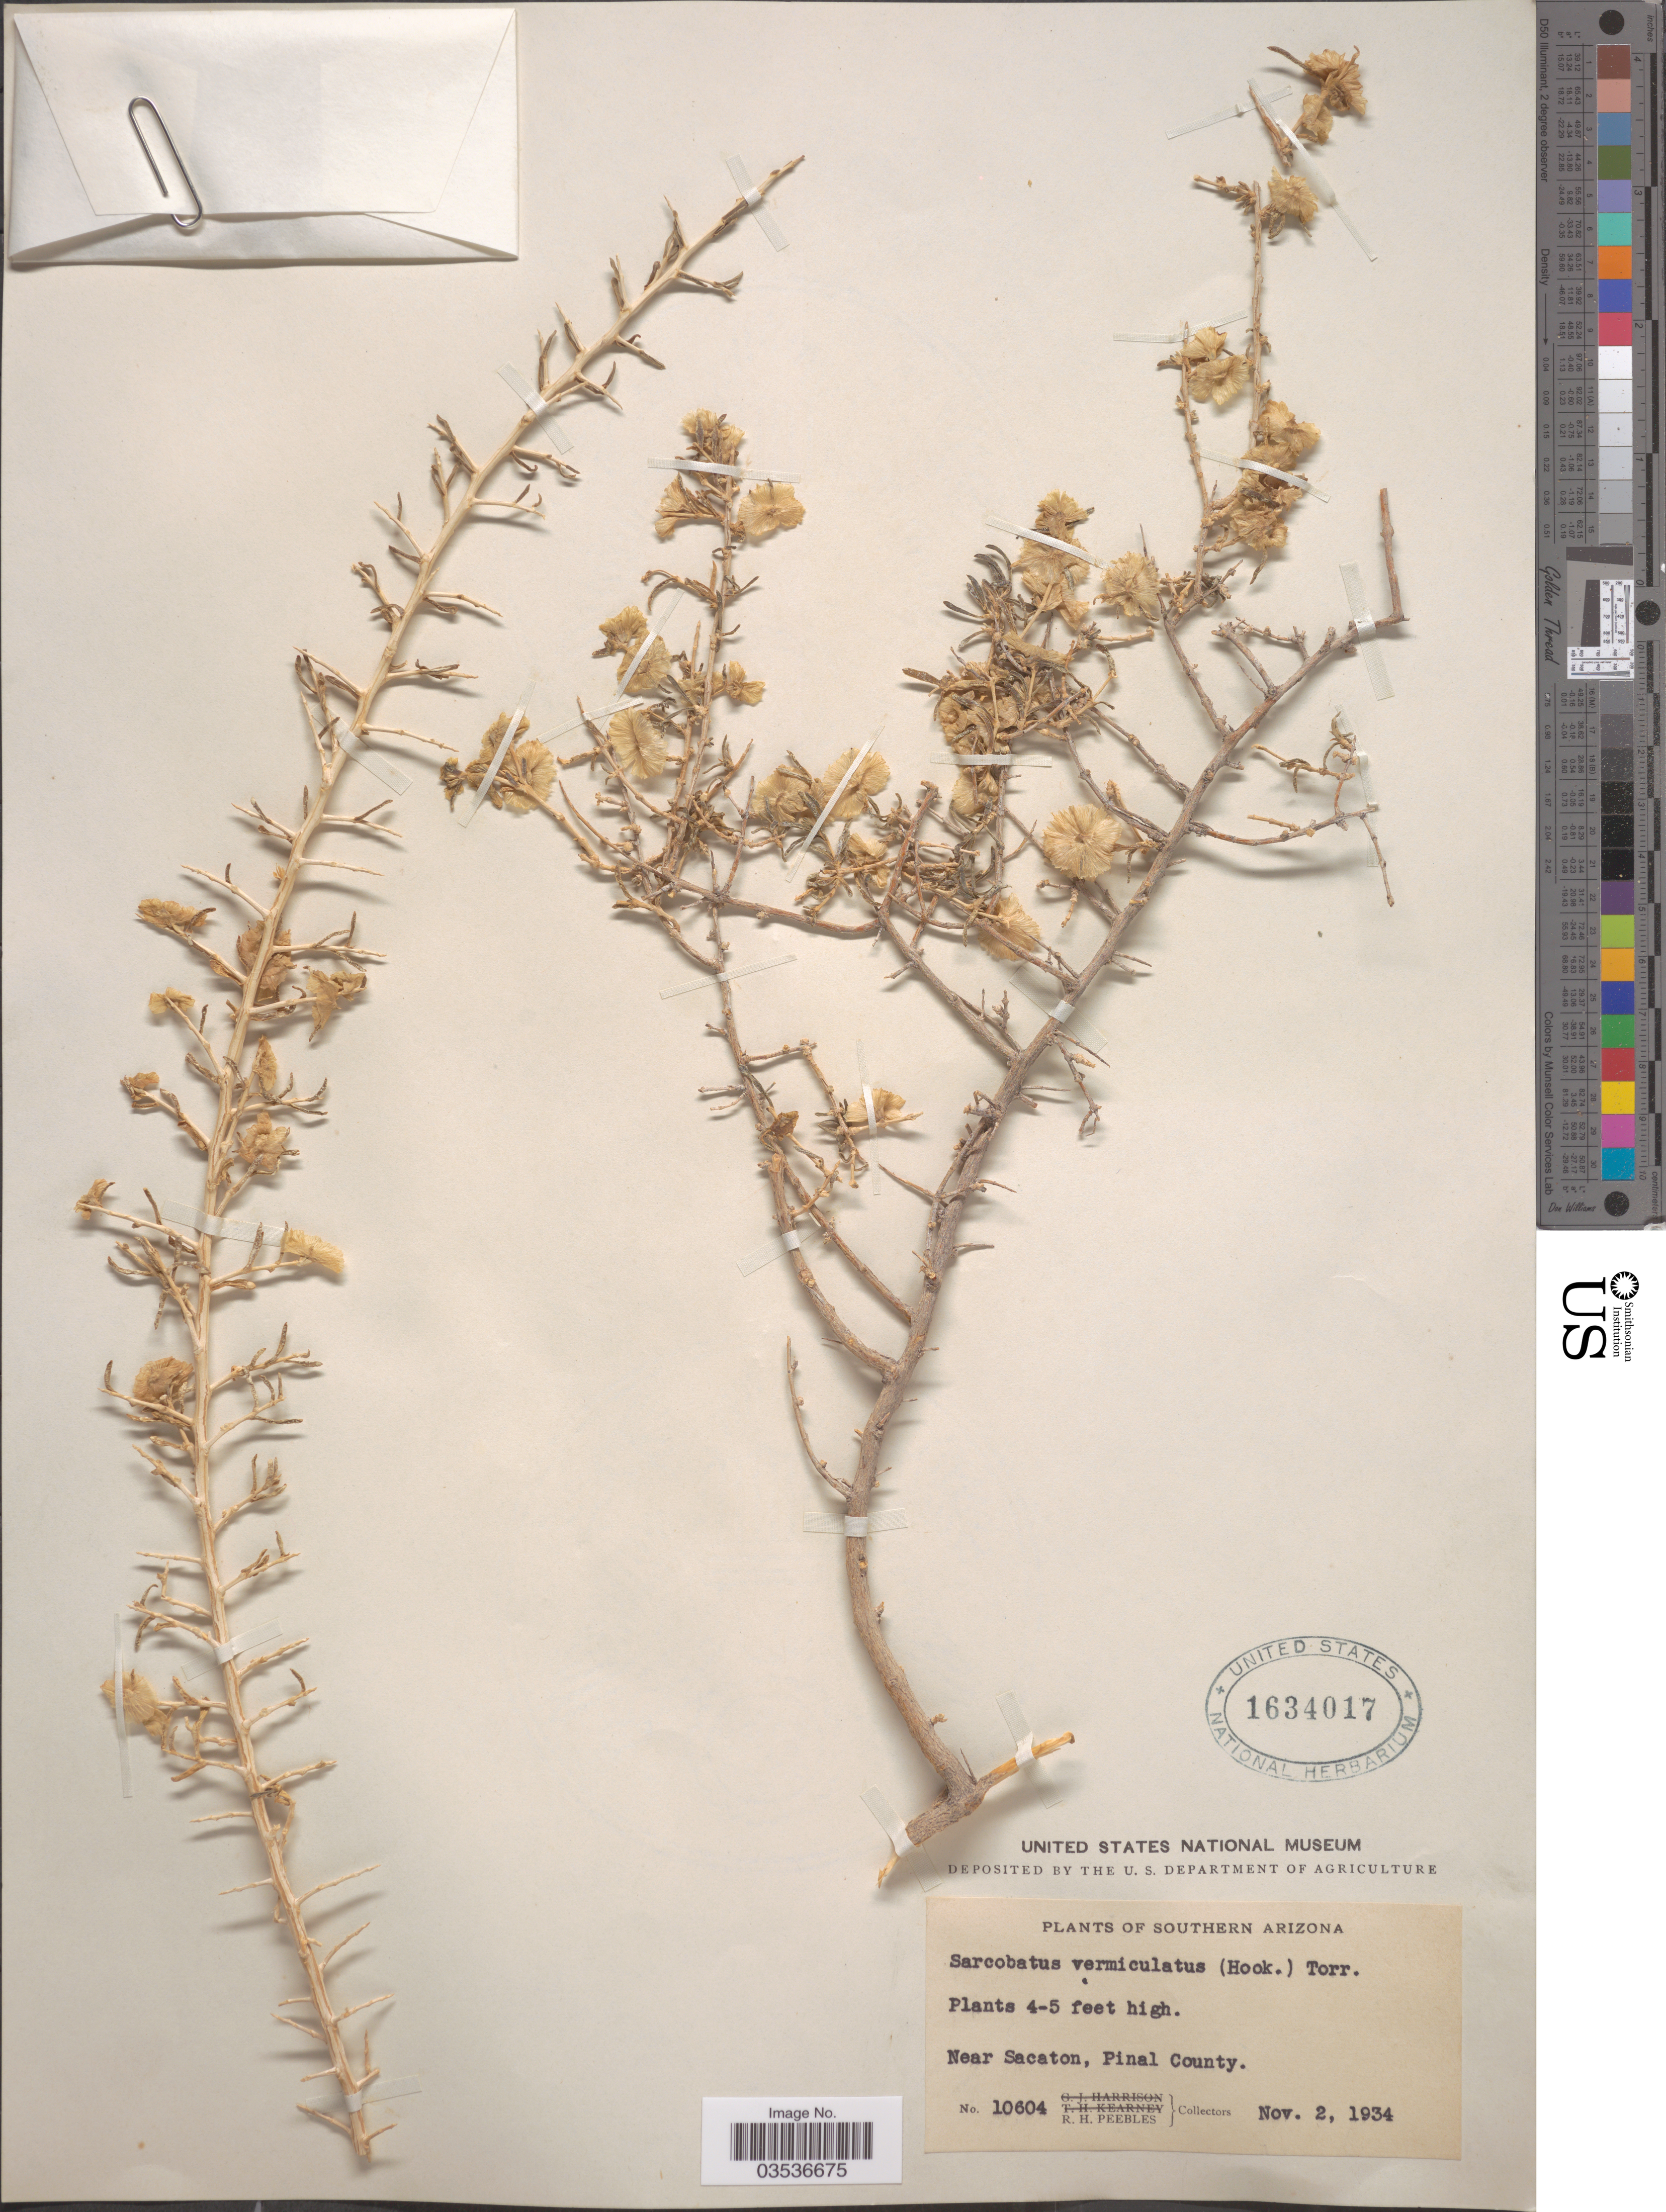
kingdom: Plantae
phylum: Tracheophyta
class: Magnoliopsida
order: Caryophyllales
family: Sarcobataceae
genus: Sarcobatus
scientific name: Sarcobatus vermiculatus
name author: (Hook.) Torr.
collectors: R. H. Peebles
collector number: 10604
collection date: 1934-11-02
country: United States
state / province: Arizona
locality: Southern Arizona. Near Sacaton, Pinal County.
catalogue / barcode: US 1634017